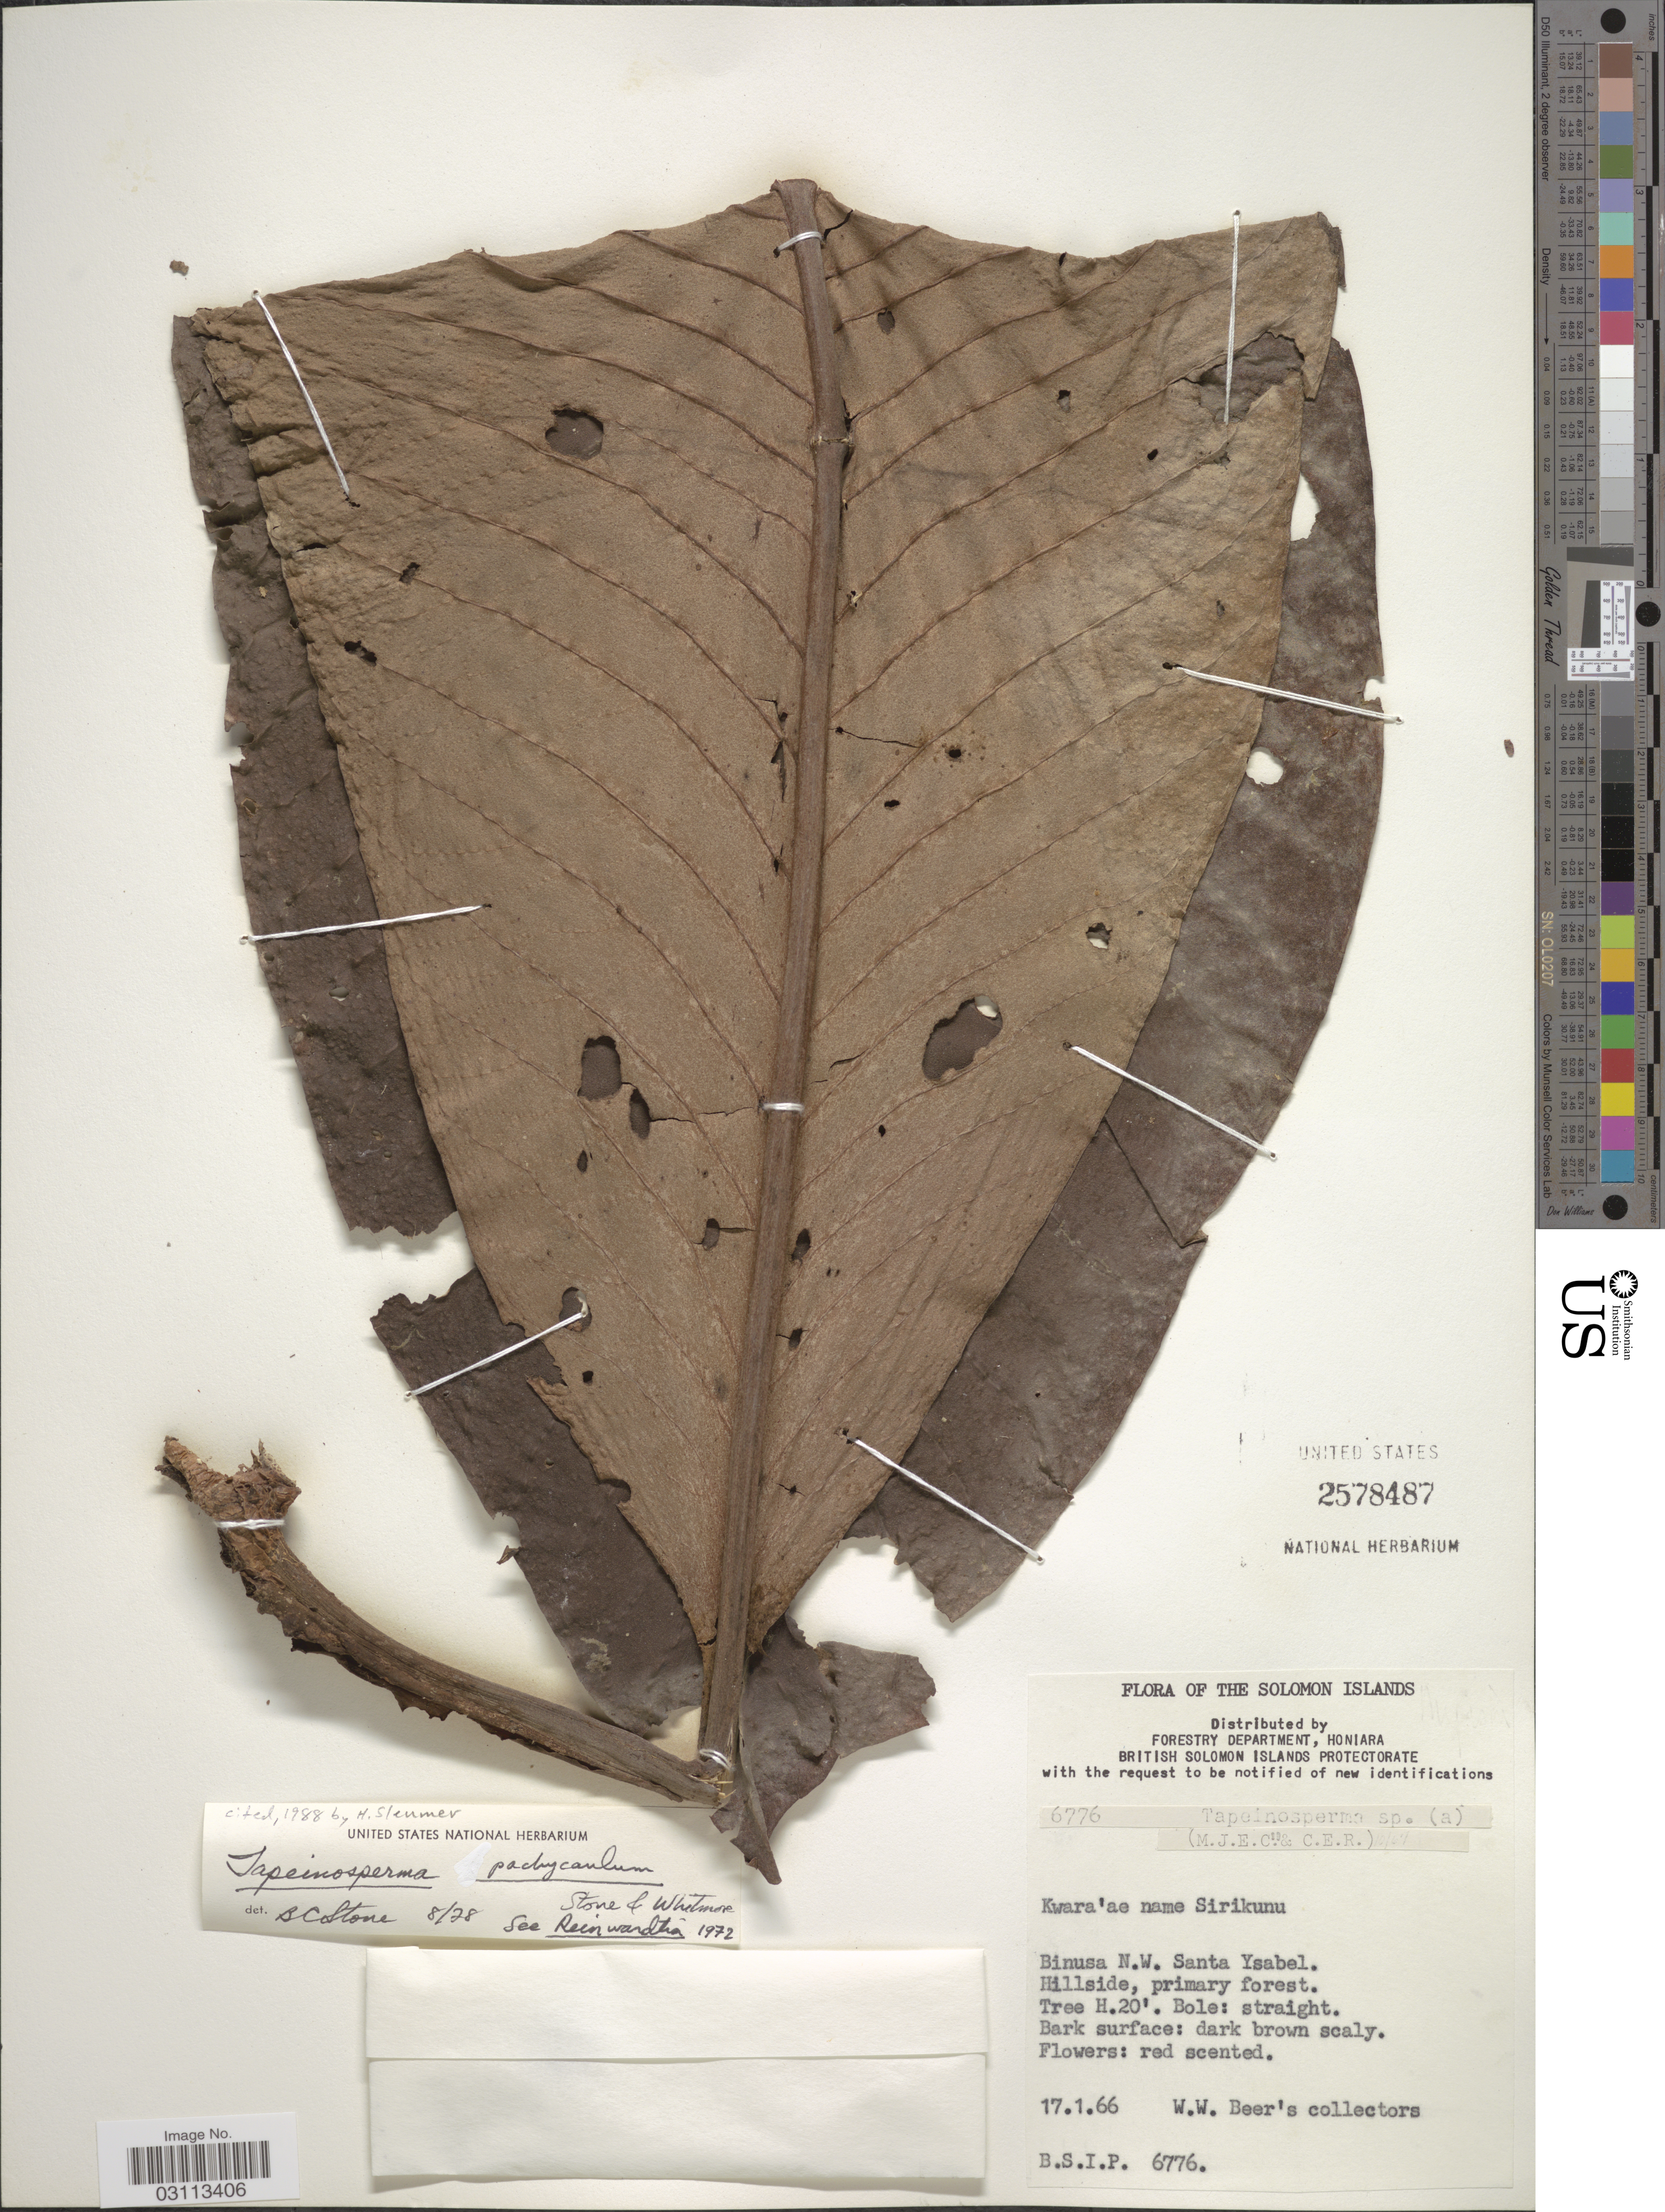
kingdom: Plantae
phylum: Tracheophyta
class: Magnoliopsida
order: Ericales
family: Primulaceae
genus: Tapeinosperma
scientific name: Tapeinosperma pachycaulum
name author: B.C. Stone & Whitmore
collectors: W. Beer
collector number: BSIP6776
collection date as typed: Transcribed d/m/y: 17/1/66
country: Solomon Islands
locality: Binusa N. W. Santa Ysabel.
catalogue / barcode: US 2578487